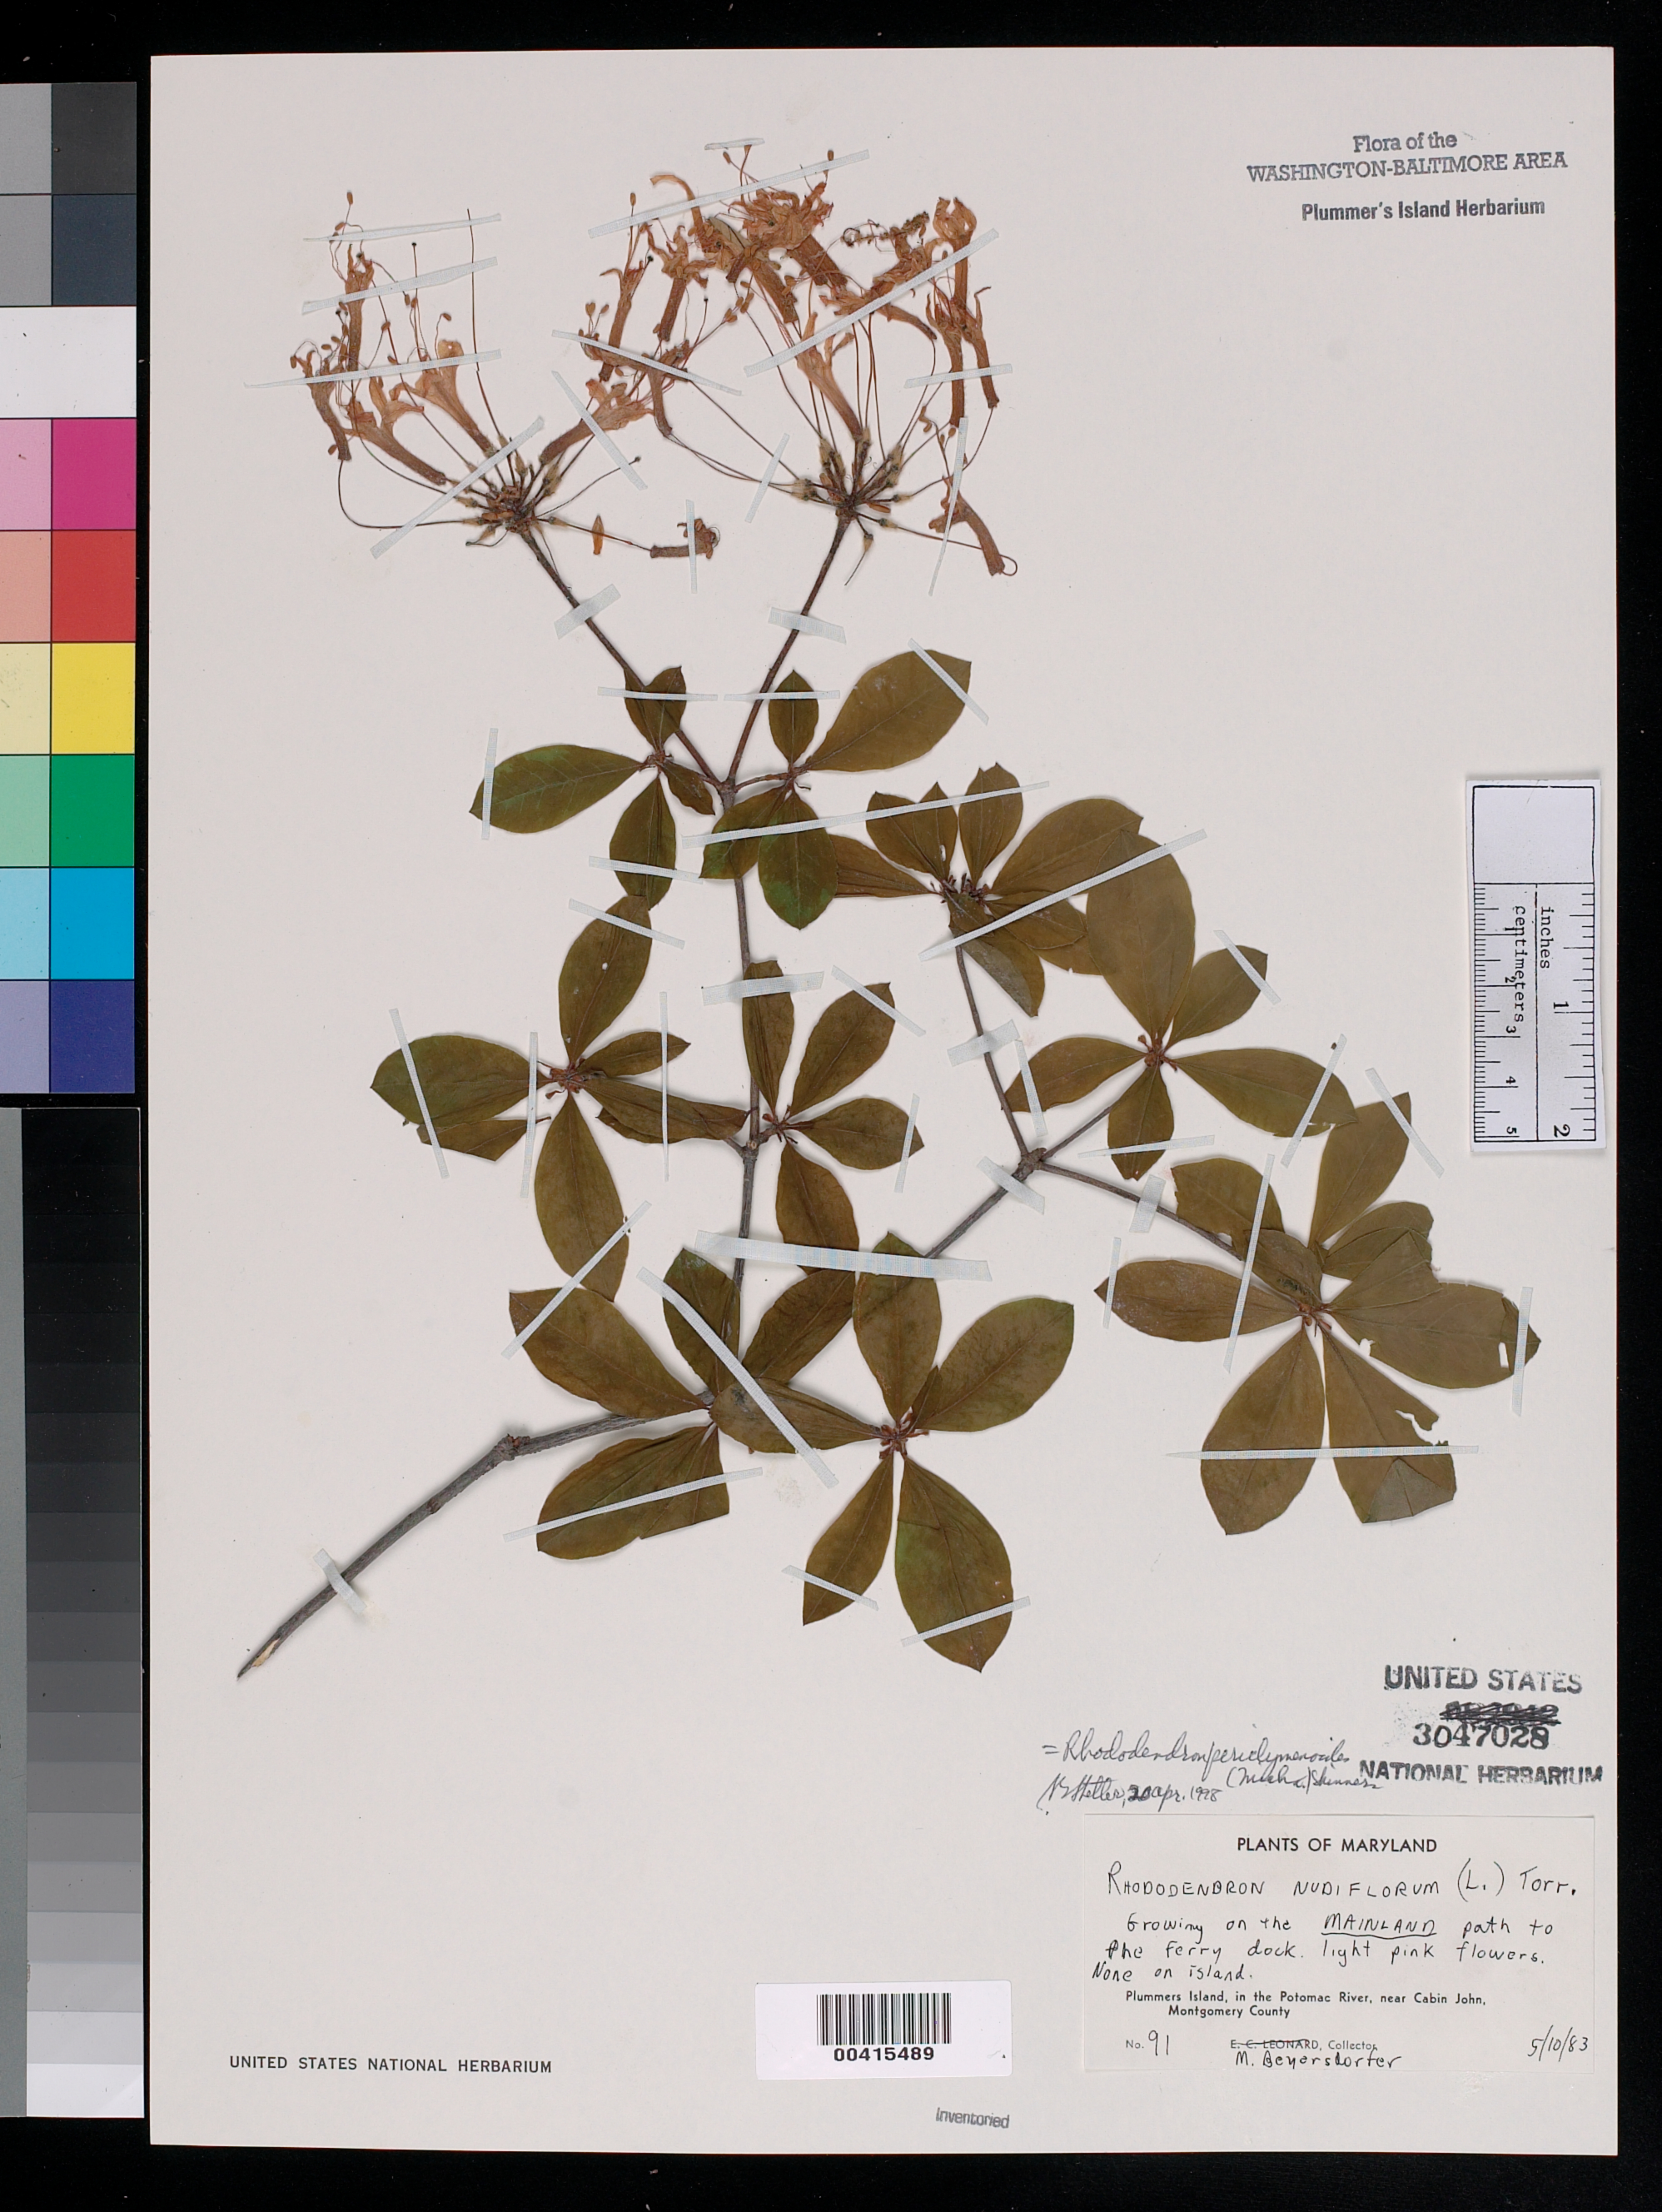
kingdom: Plantae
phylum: Tracheophyta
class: Magnoliopsida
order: Ericales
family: Ericaceae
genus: Rhododendron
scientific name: Rhododendron periclymenoides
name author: (Michx.) Shinners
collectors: M. Beyersdorfer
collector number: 91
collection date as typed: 10 May 1983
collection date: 1983-05-10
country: United States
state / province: Maryland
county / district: Montgomery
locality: Plummer's Island; Mainland, path to the Ferry Dock Plummers Island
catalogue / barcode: US 3047028